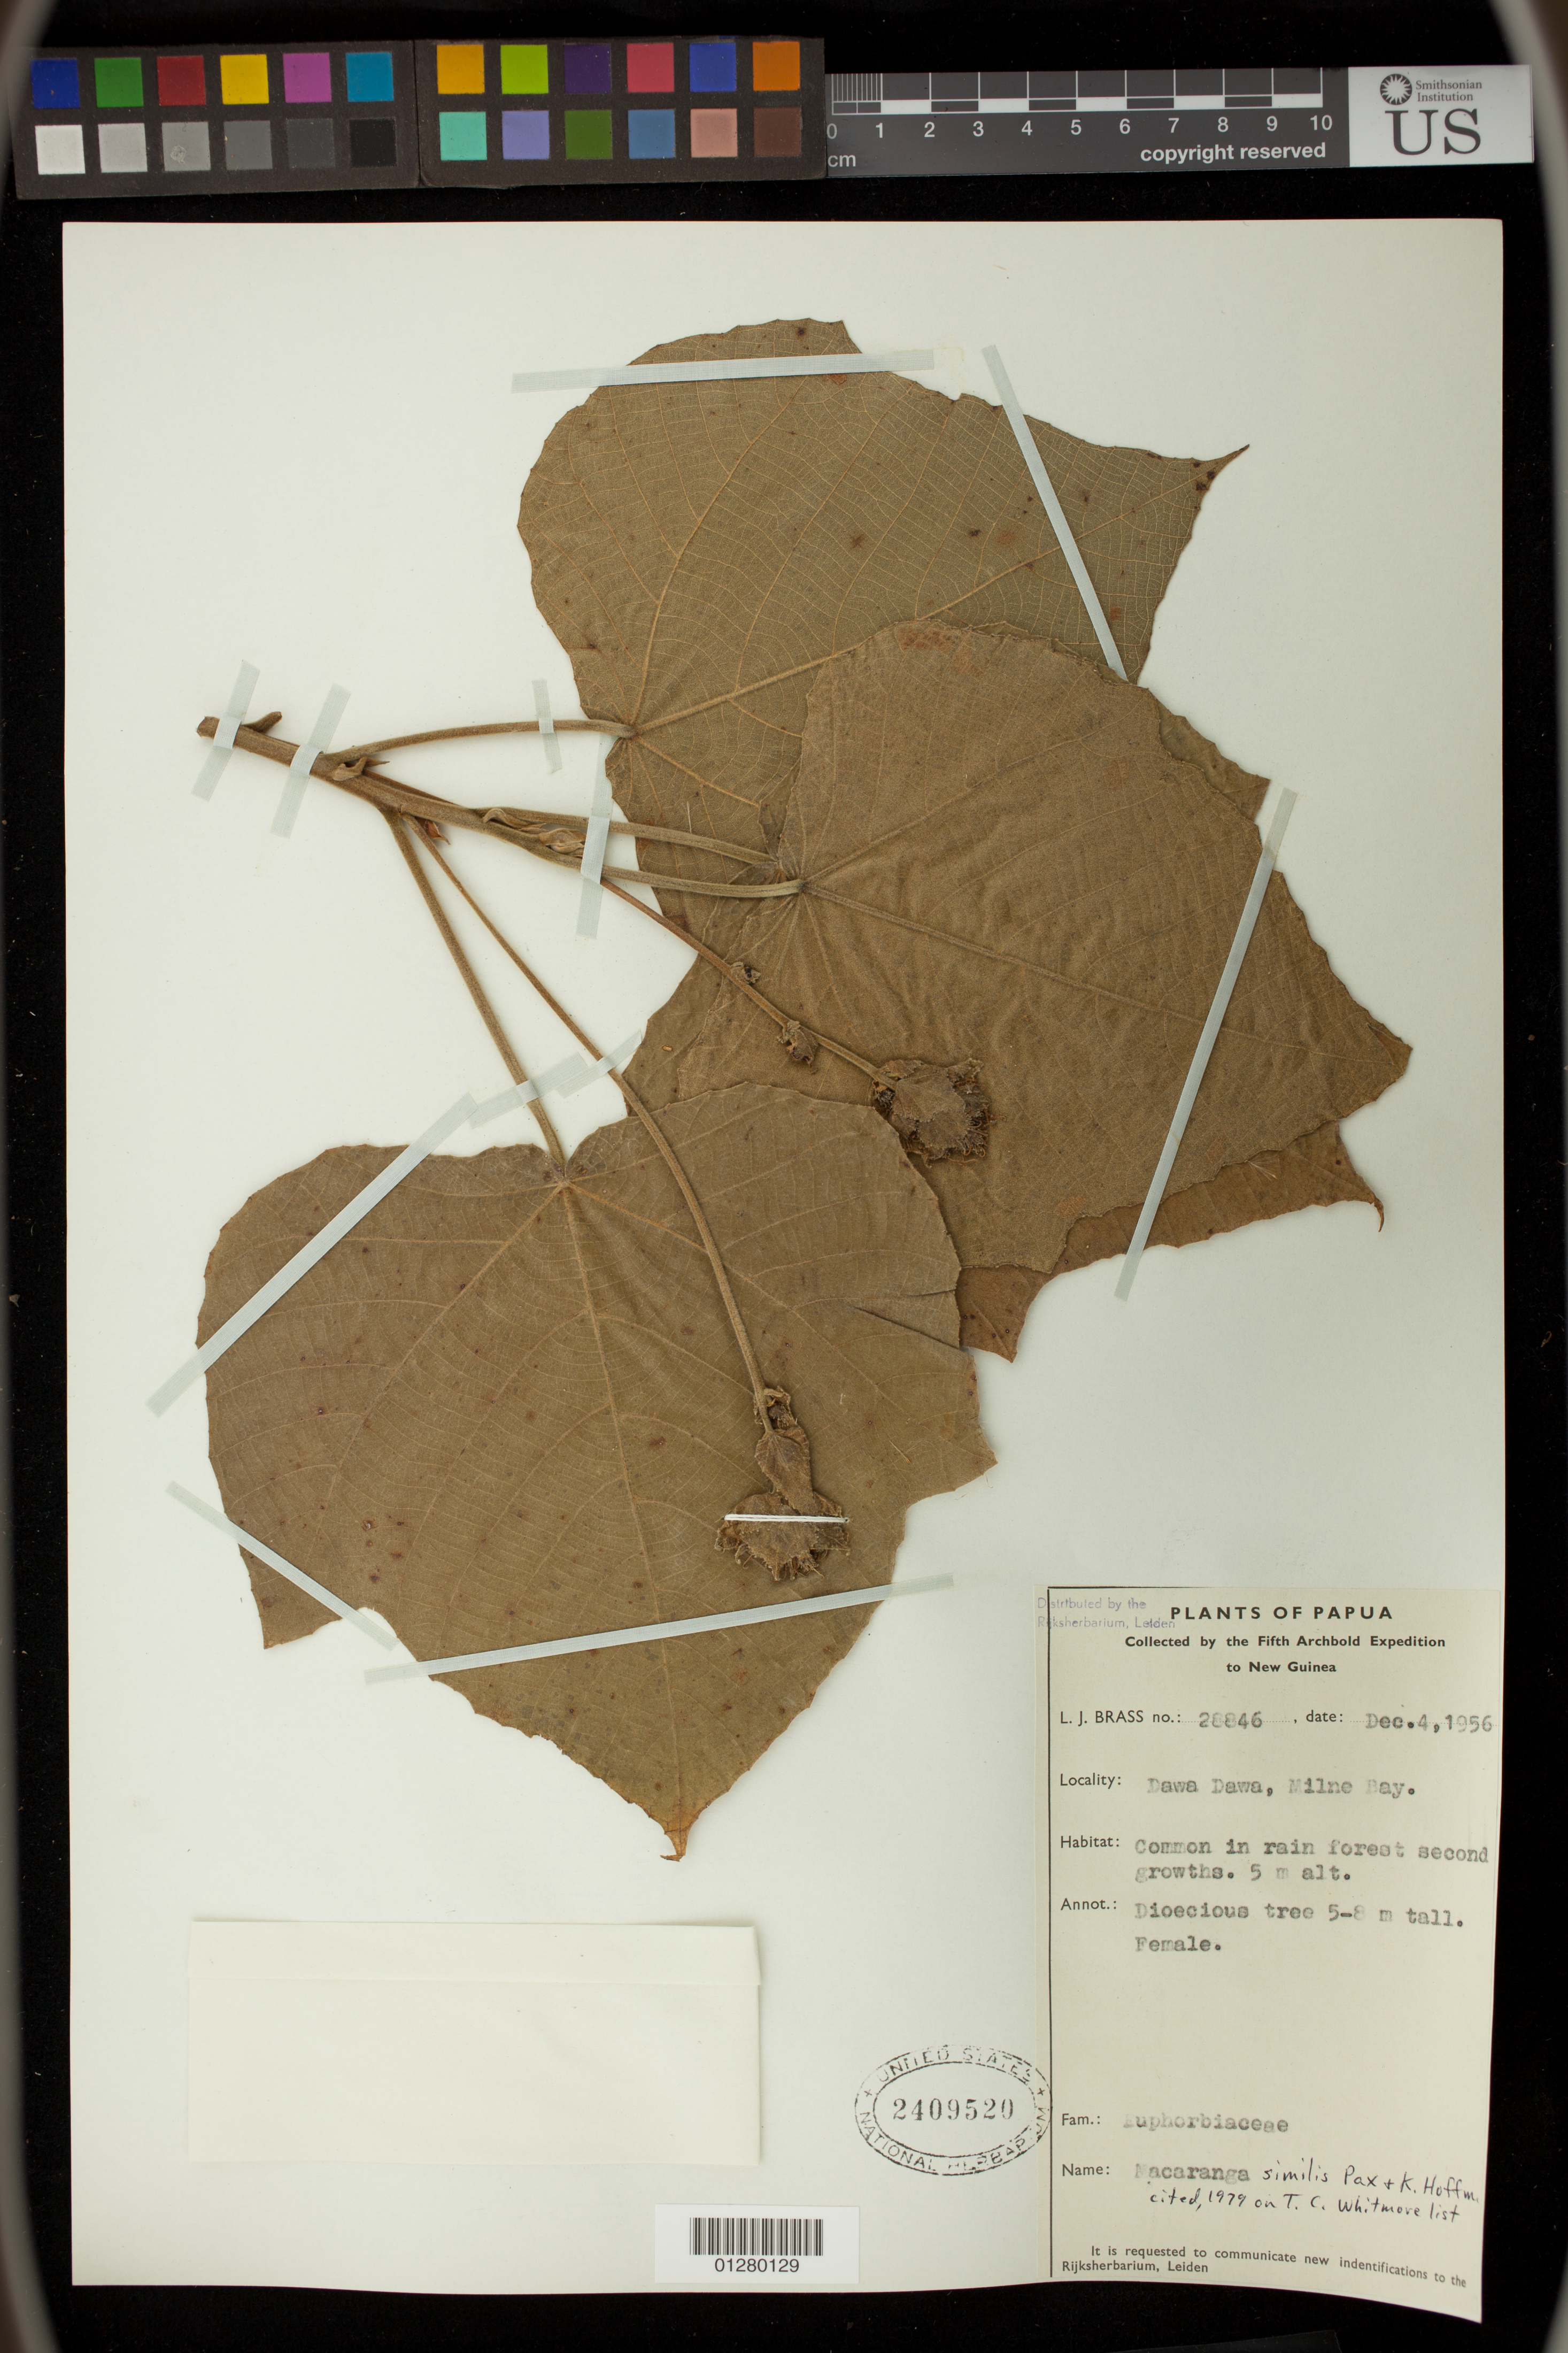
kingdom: Plantae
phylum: Tracheophyta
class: Magnoliopsida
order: Malpighiales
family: Euphorbiaceae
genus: Macaranga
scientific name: Macaranga similis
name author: Pax & K. Hoffm.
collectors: L. J. Brass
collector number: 28846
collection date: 1956-12-04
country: Papua New Guinea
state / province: Milne Bay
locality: Dawa Dawa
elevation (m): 5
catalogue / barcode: US 2409520